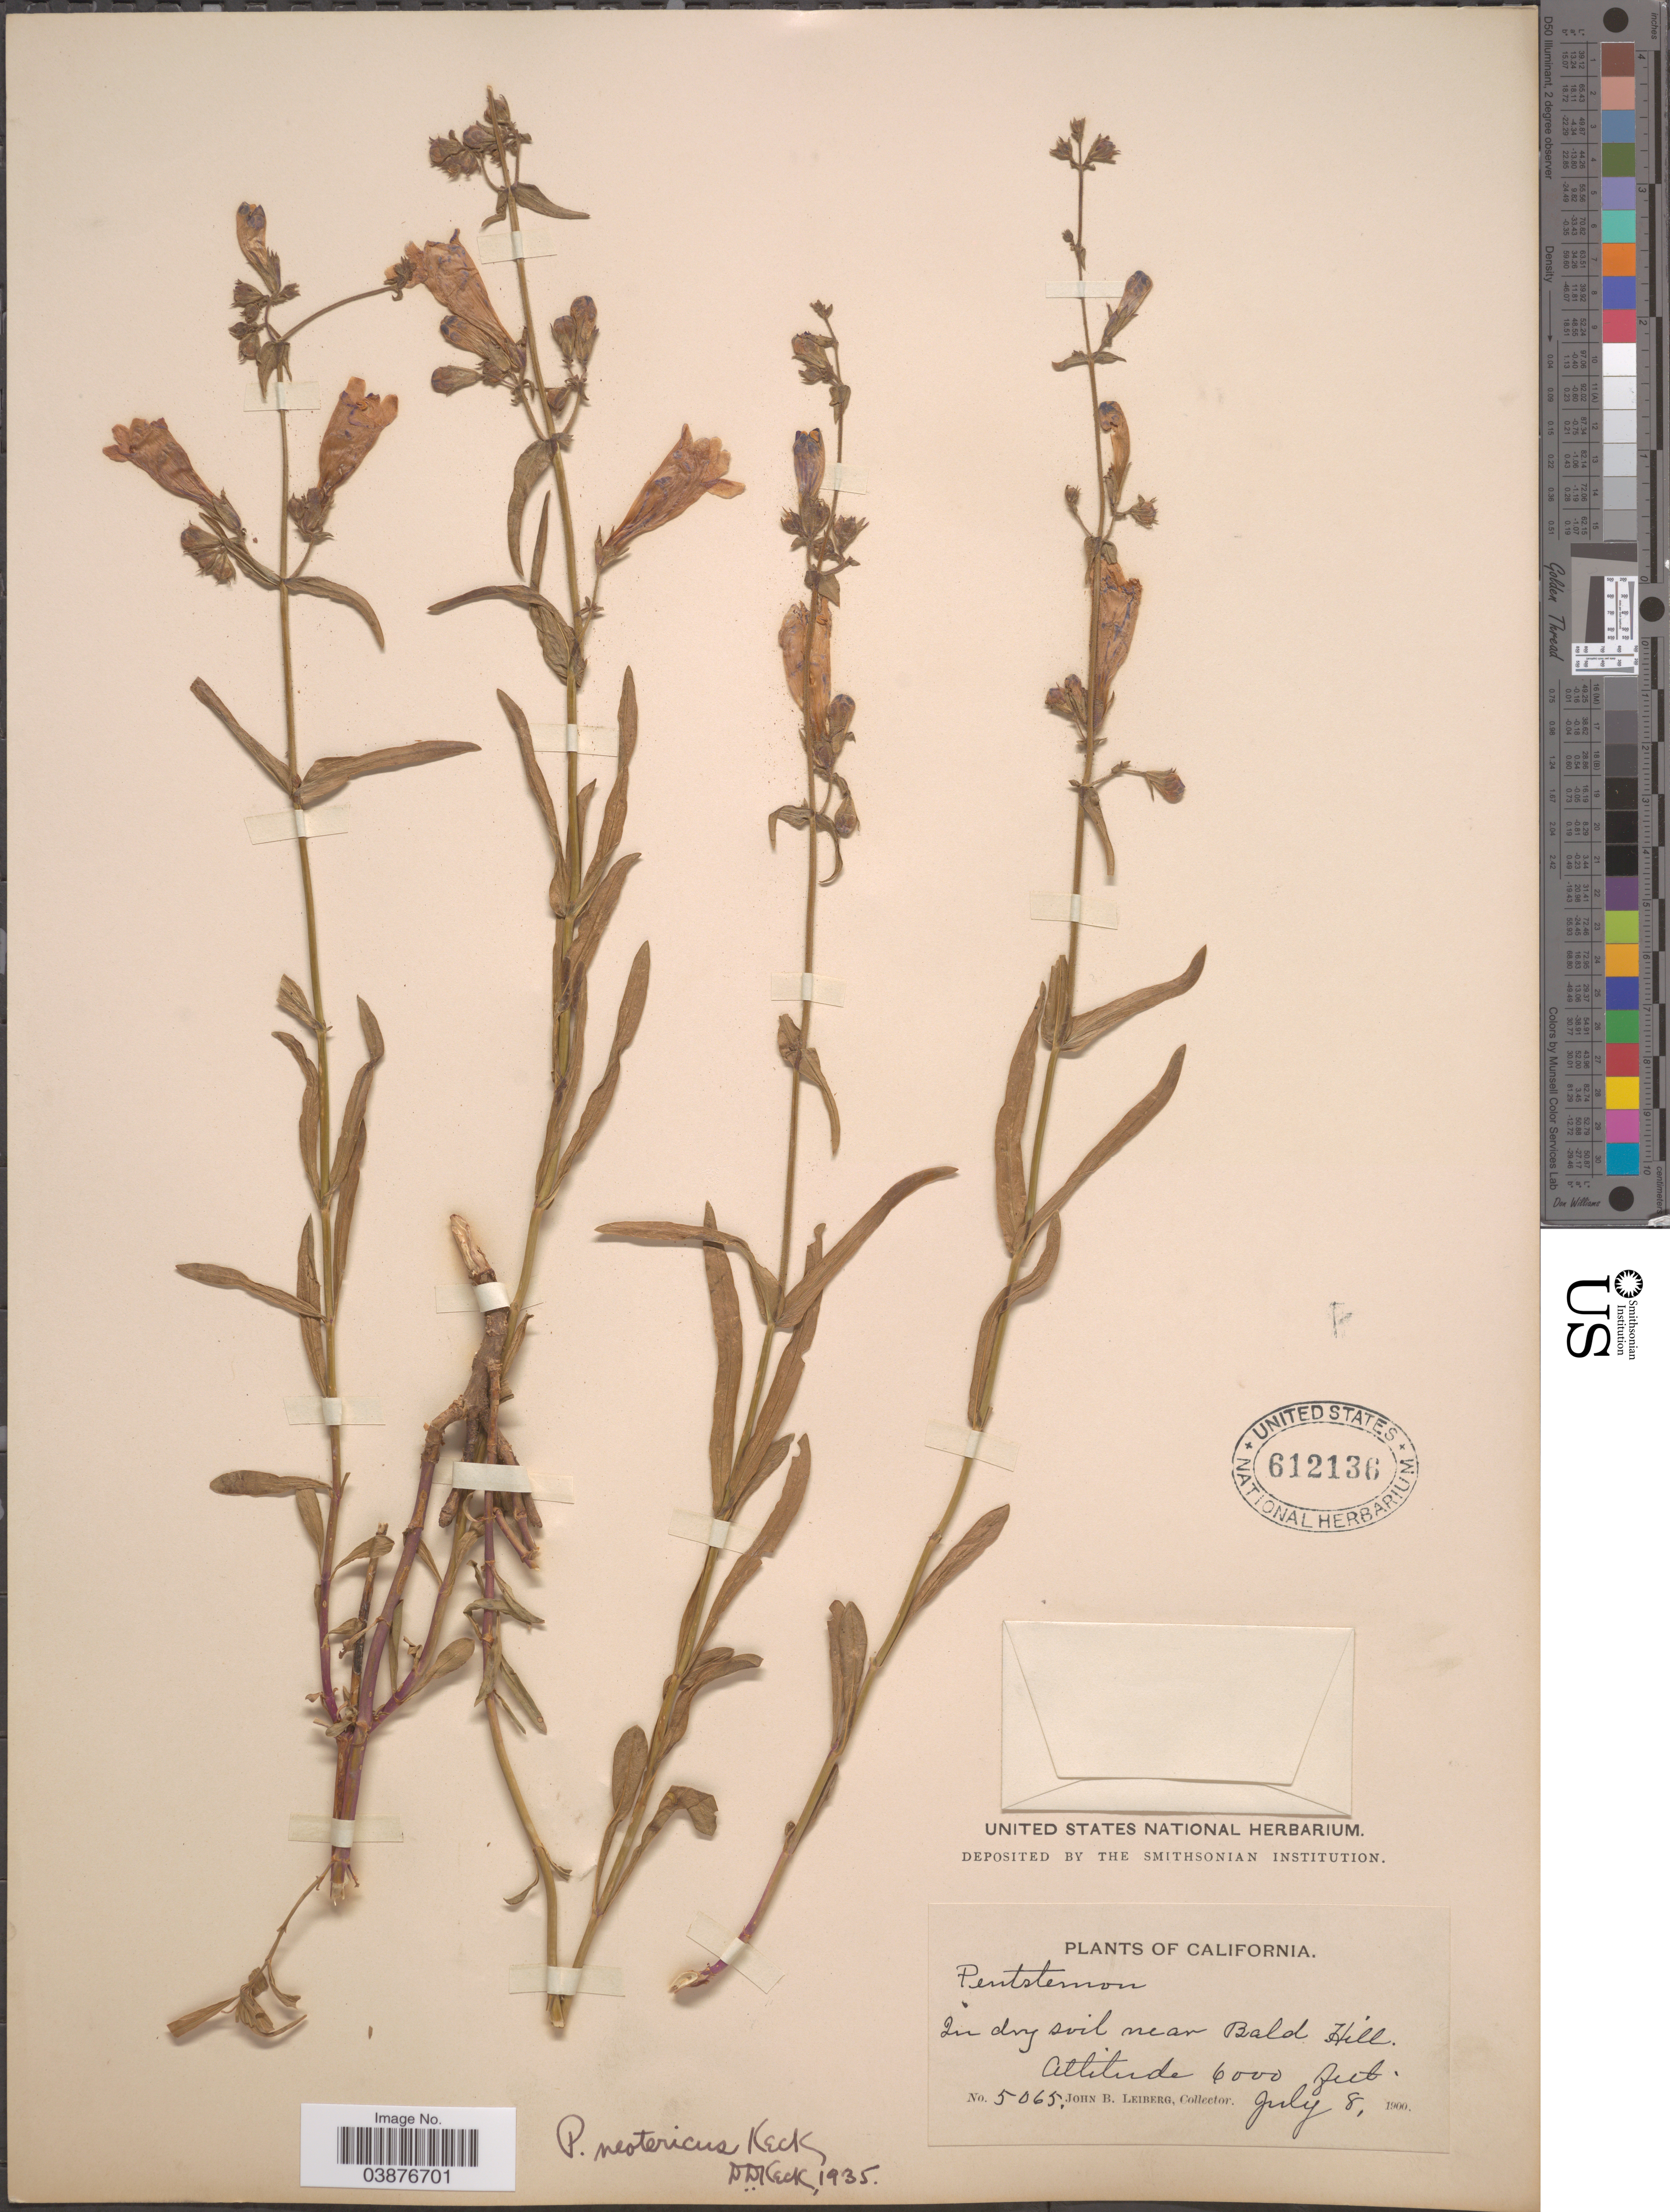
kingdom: Plantae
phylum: Tracheophyta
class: Magnoliopsida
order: Lamiales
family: Plantaginaceae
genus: Penstemon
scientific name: Penstemon neotericus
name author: D.D. Keck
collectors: J. B. Leiberg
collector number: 5065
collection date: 1900-07-08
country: United States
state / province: California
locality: Near Bald Hill.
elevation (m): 1829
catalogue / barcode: US 612136